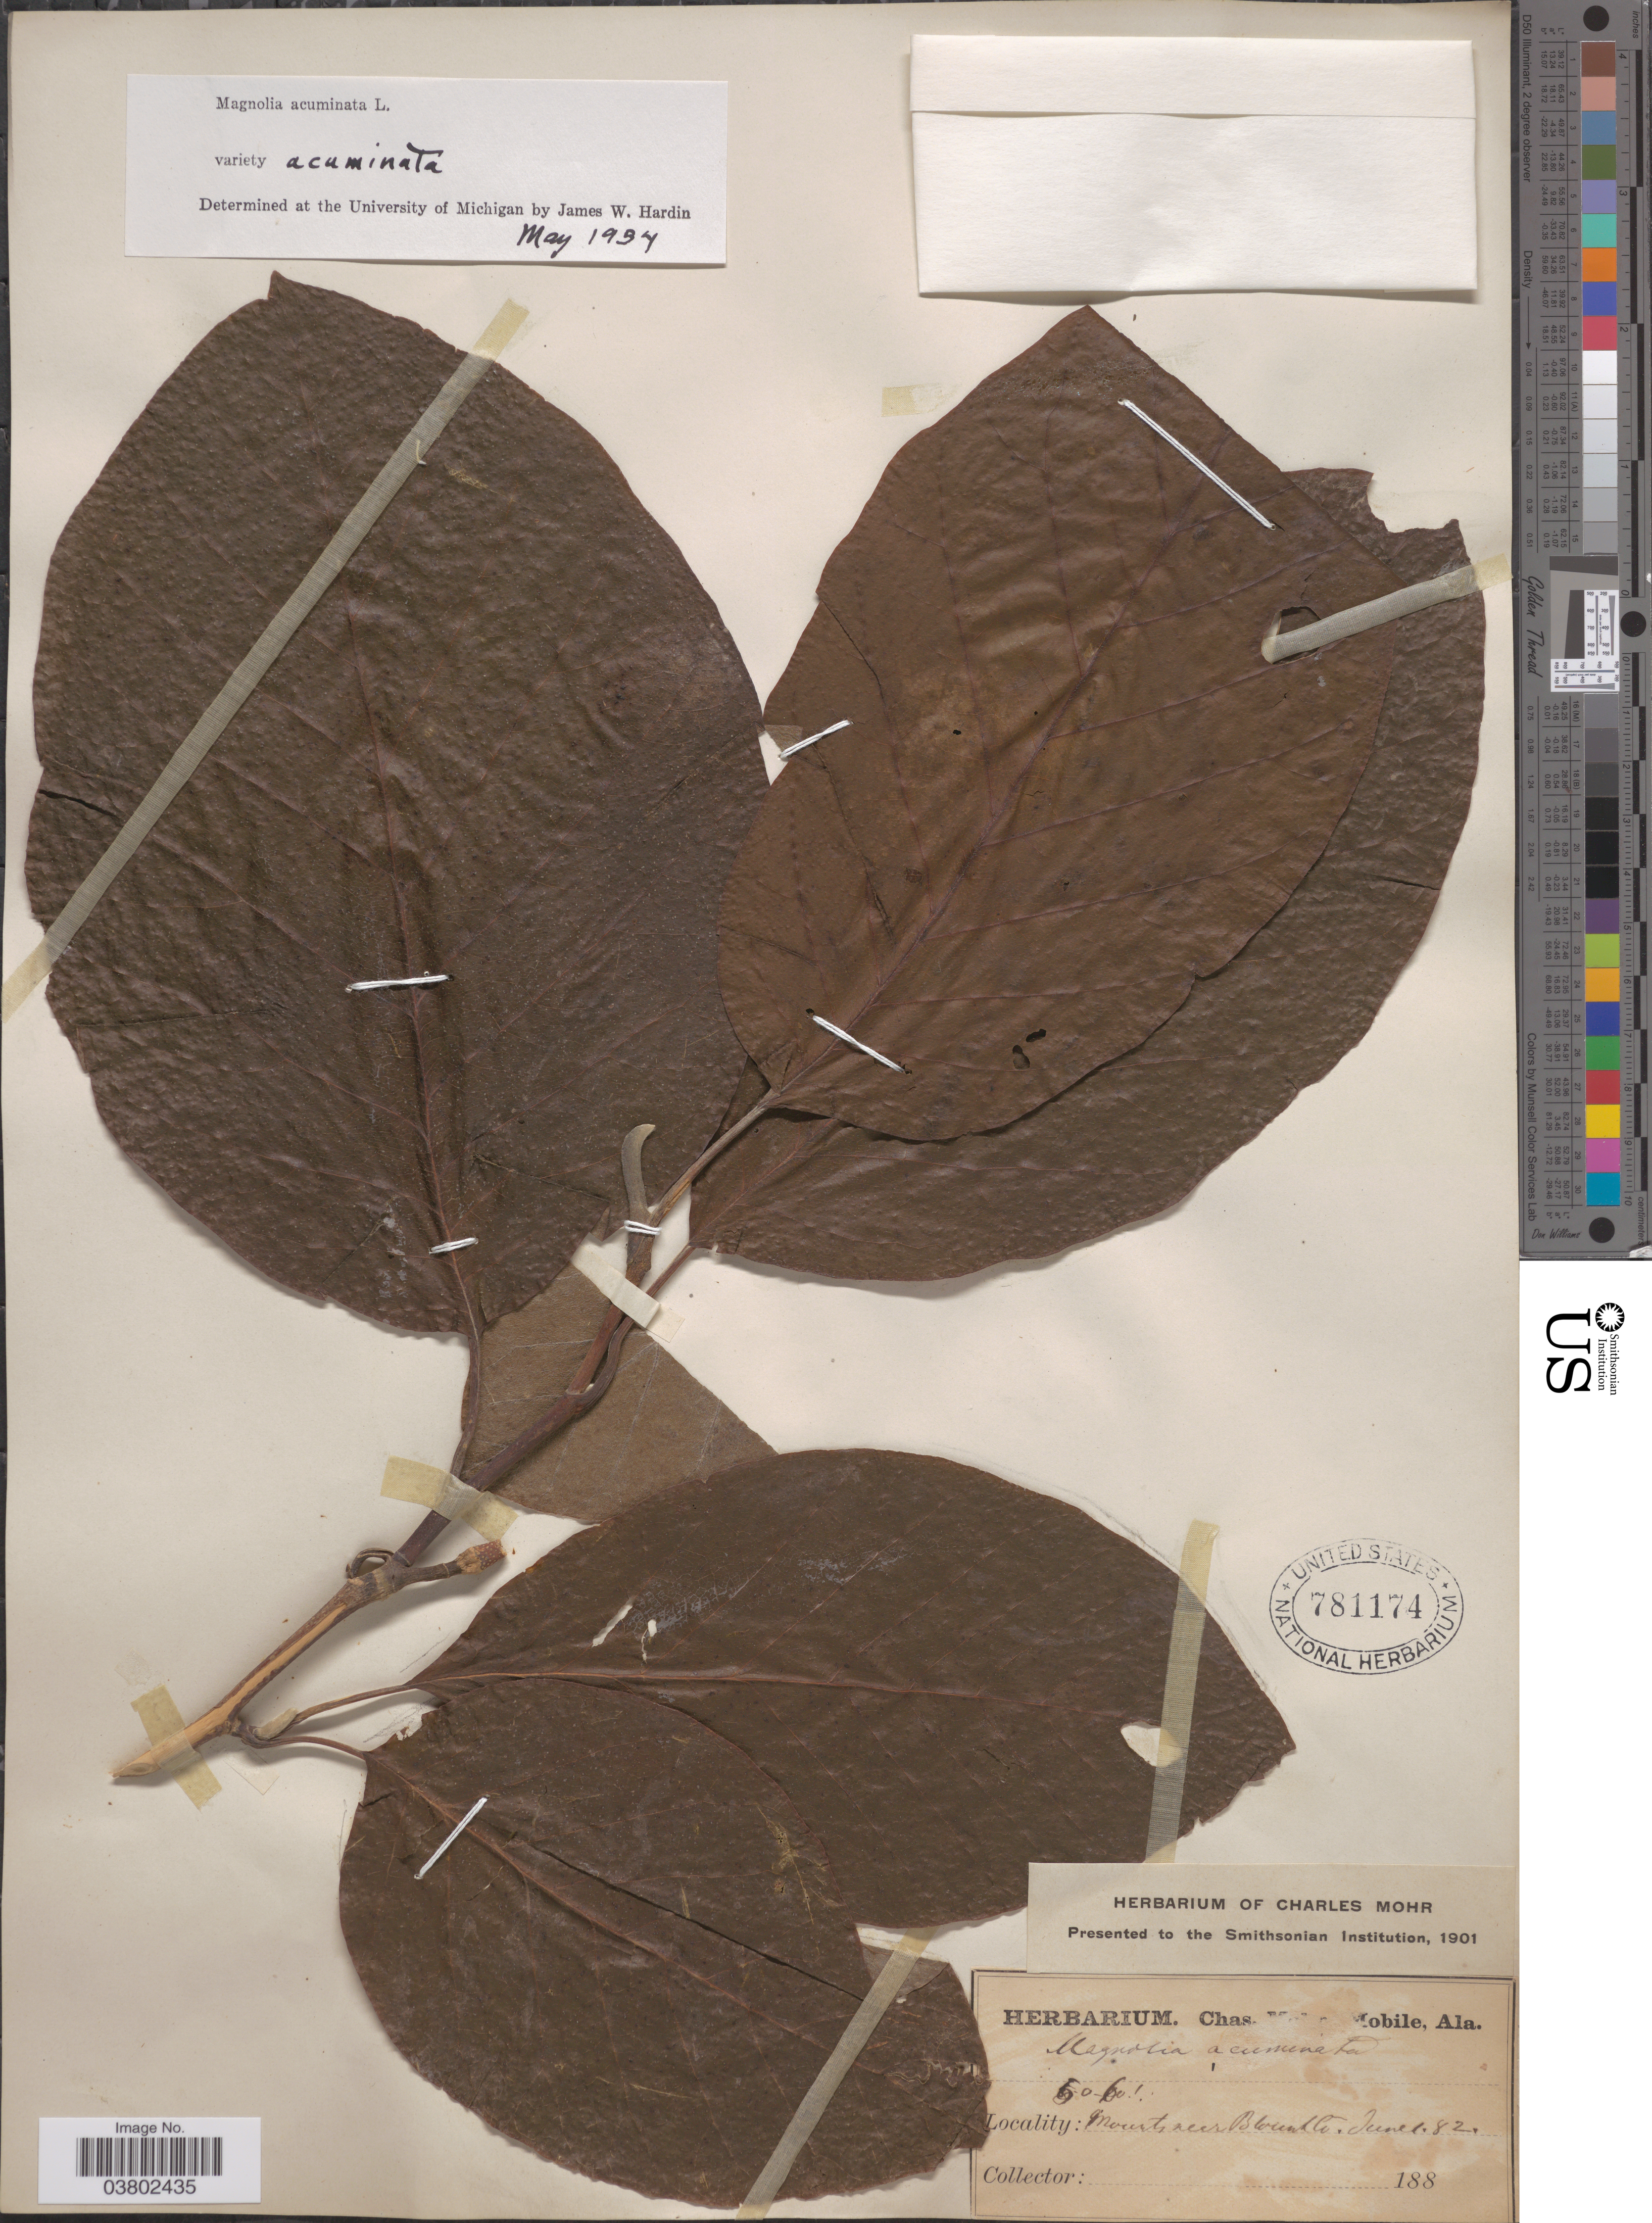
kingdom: Plantae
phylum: Tracheophyta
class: Magnoliopsida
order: Magnoliales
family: Magnoliaceae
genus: Magnolia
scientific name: Magnolia acuminata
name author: (L.) L.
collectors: ex herb. Charles Mohr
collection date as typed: Transcribed d/m/y: 1/6/82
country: United States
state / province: Alabama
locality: Mounts near Blount Co.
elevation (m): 15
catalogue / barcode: US 781174